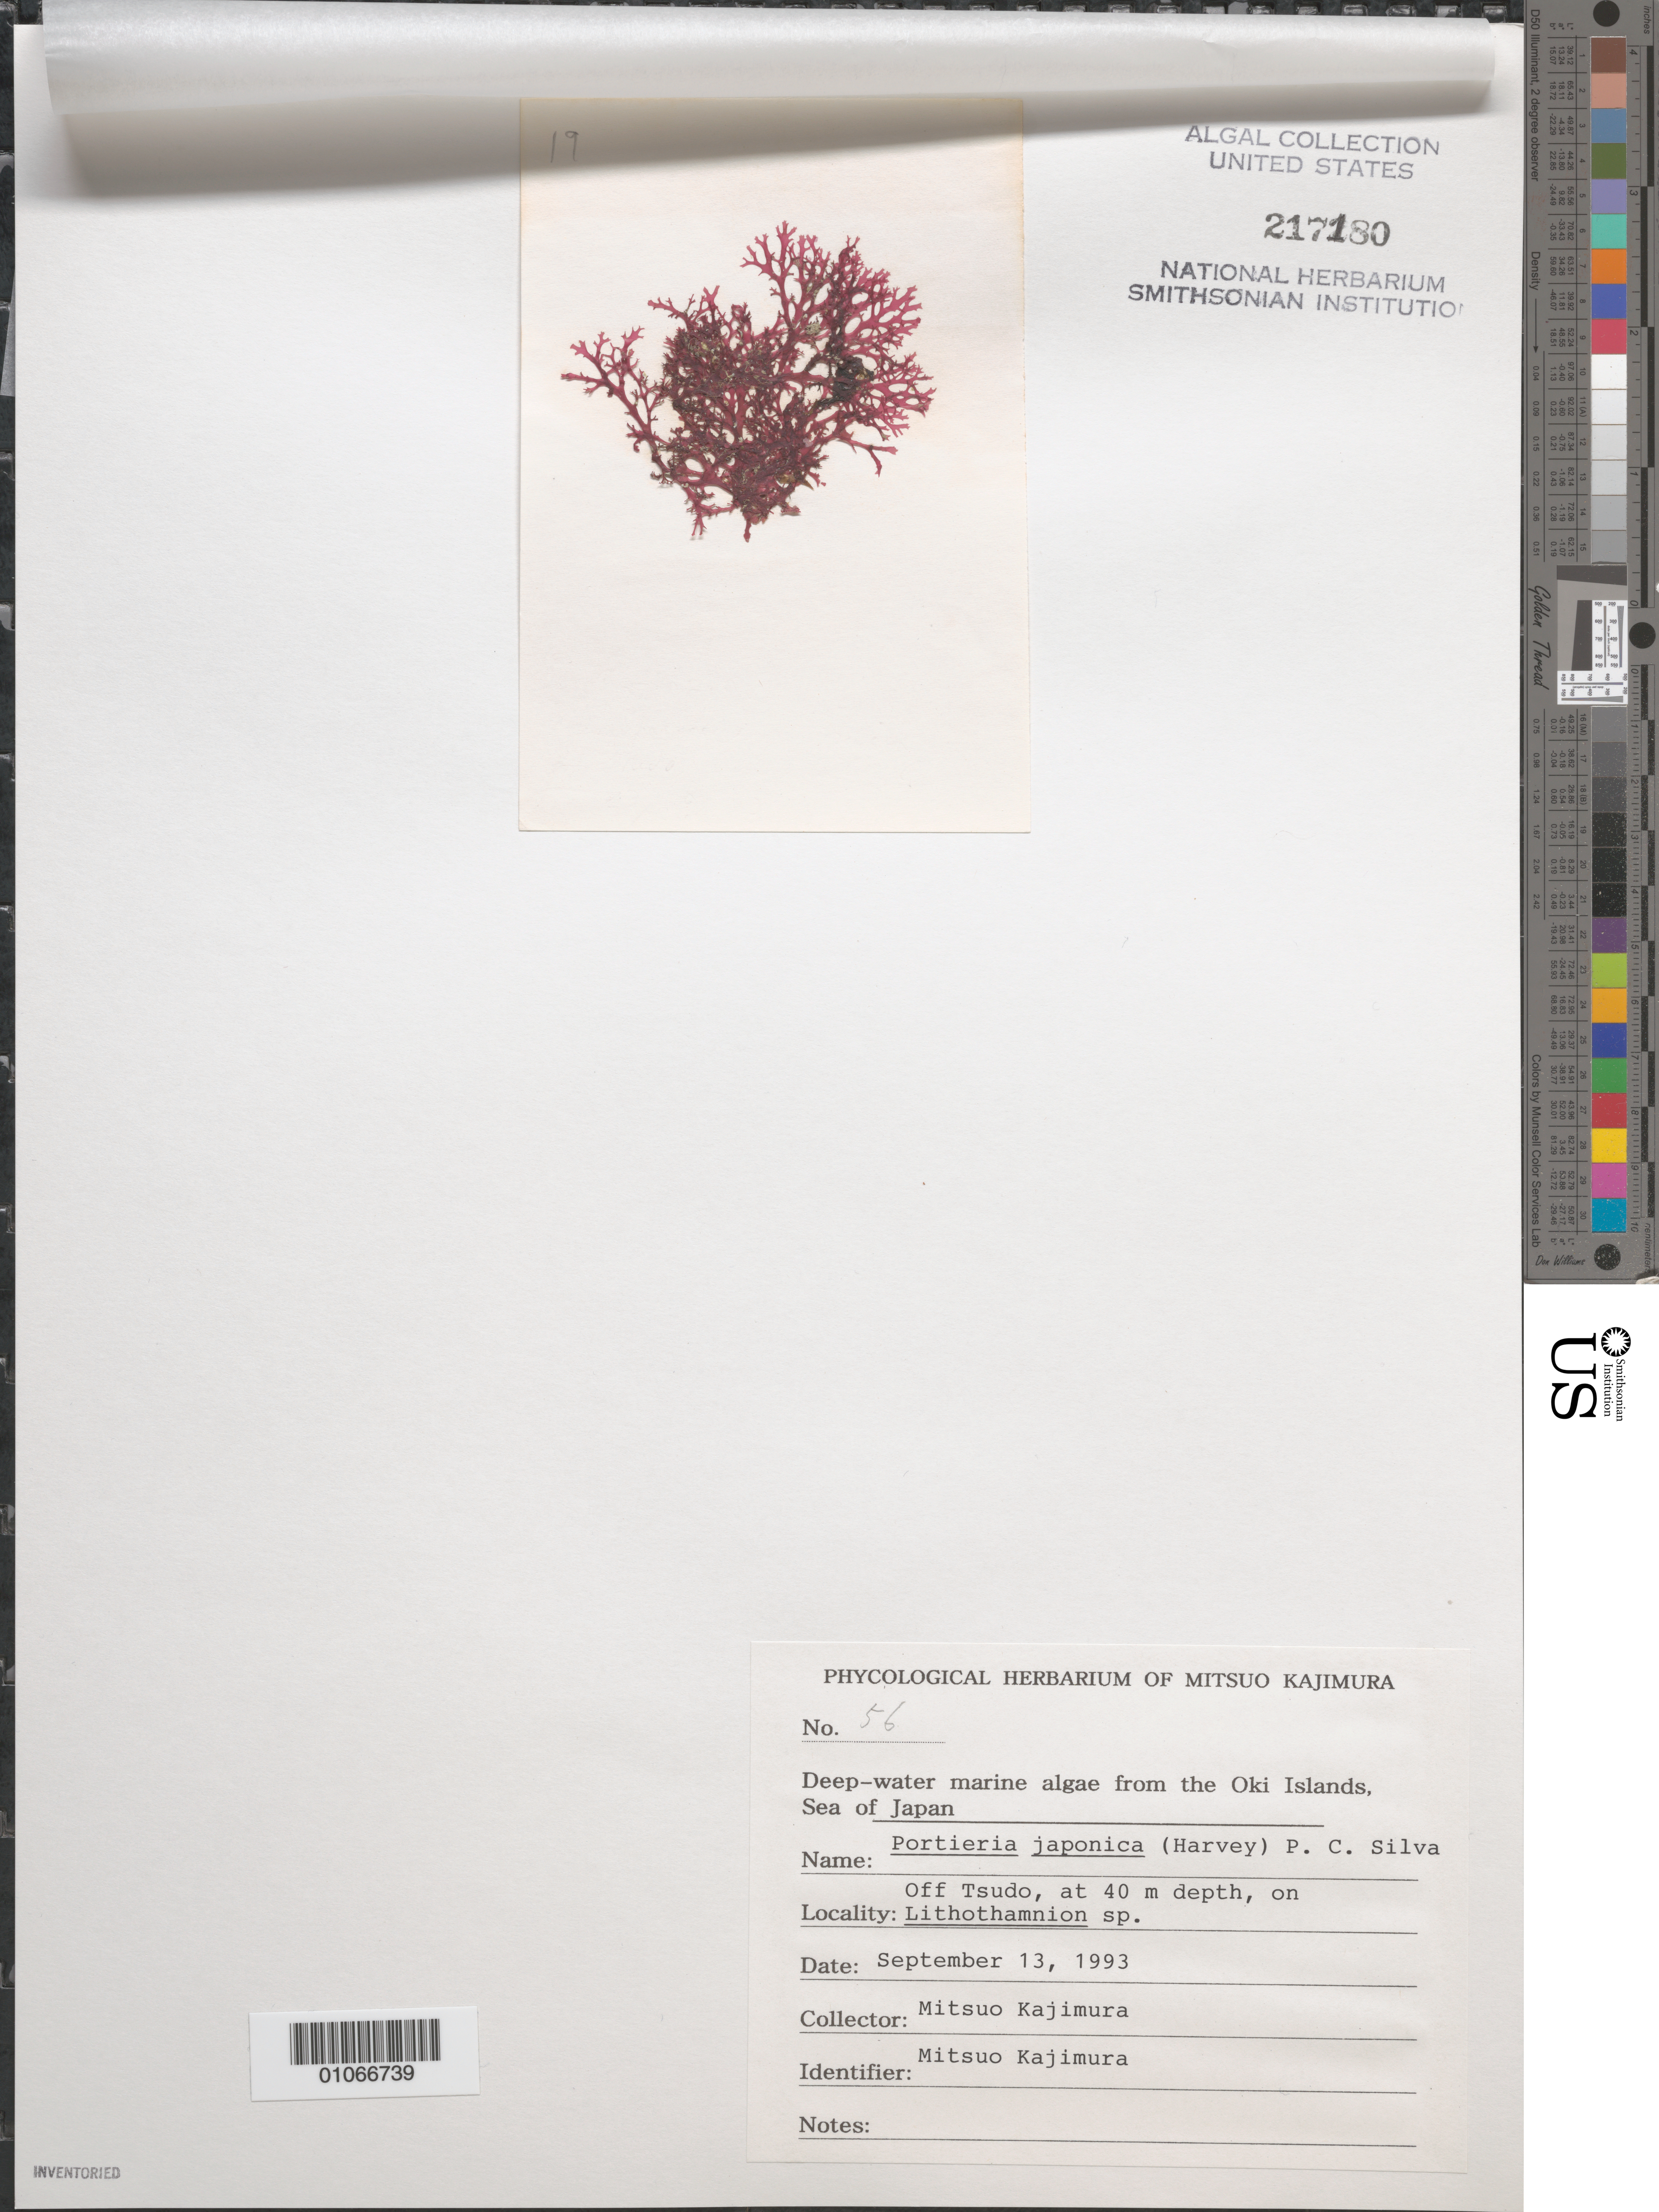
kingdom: Plantae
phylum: Rhodophyta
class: Florideophyceae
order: Gigartinales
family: Rhizophyllidaceae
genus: Portieria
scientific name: Portieria japonica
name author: (Harv.) P.C. Silva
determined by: Kajimura, Mitsuo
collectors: M. Kajimura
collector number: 56 & specimen 19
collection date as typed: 13 Sep 1993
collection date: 1993-09-13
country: Japan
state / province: Simane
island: Oki Is.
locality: Off Tsudo [village], Sea of Japan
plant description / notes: Phycologial Herbarium of Mitsuo Kajimura, Deep-water marine algae from the Oki Islands, Sea of Japan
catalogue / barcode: US 217180